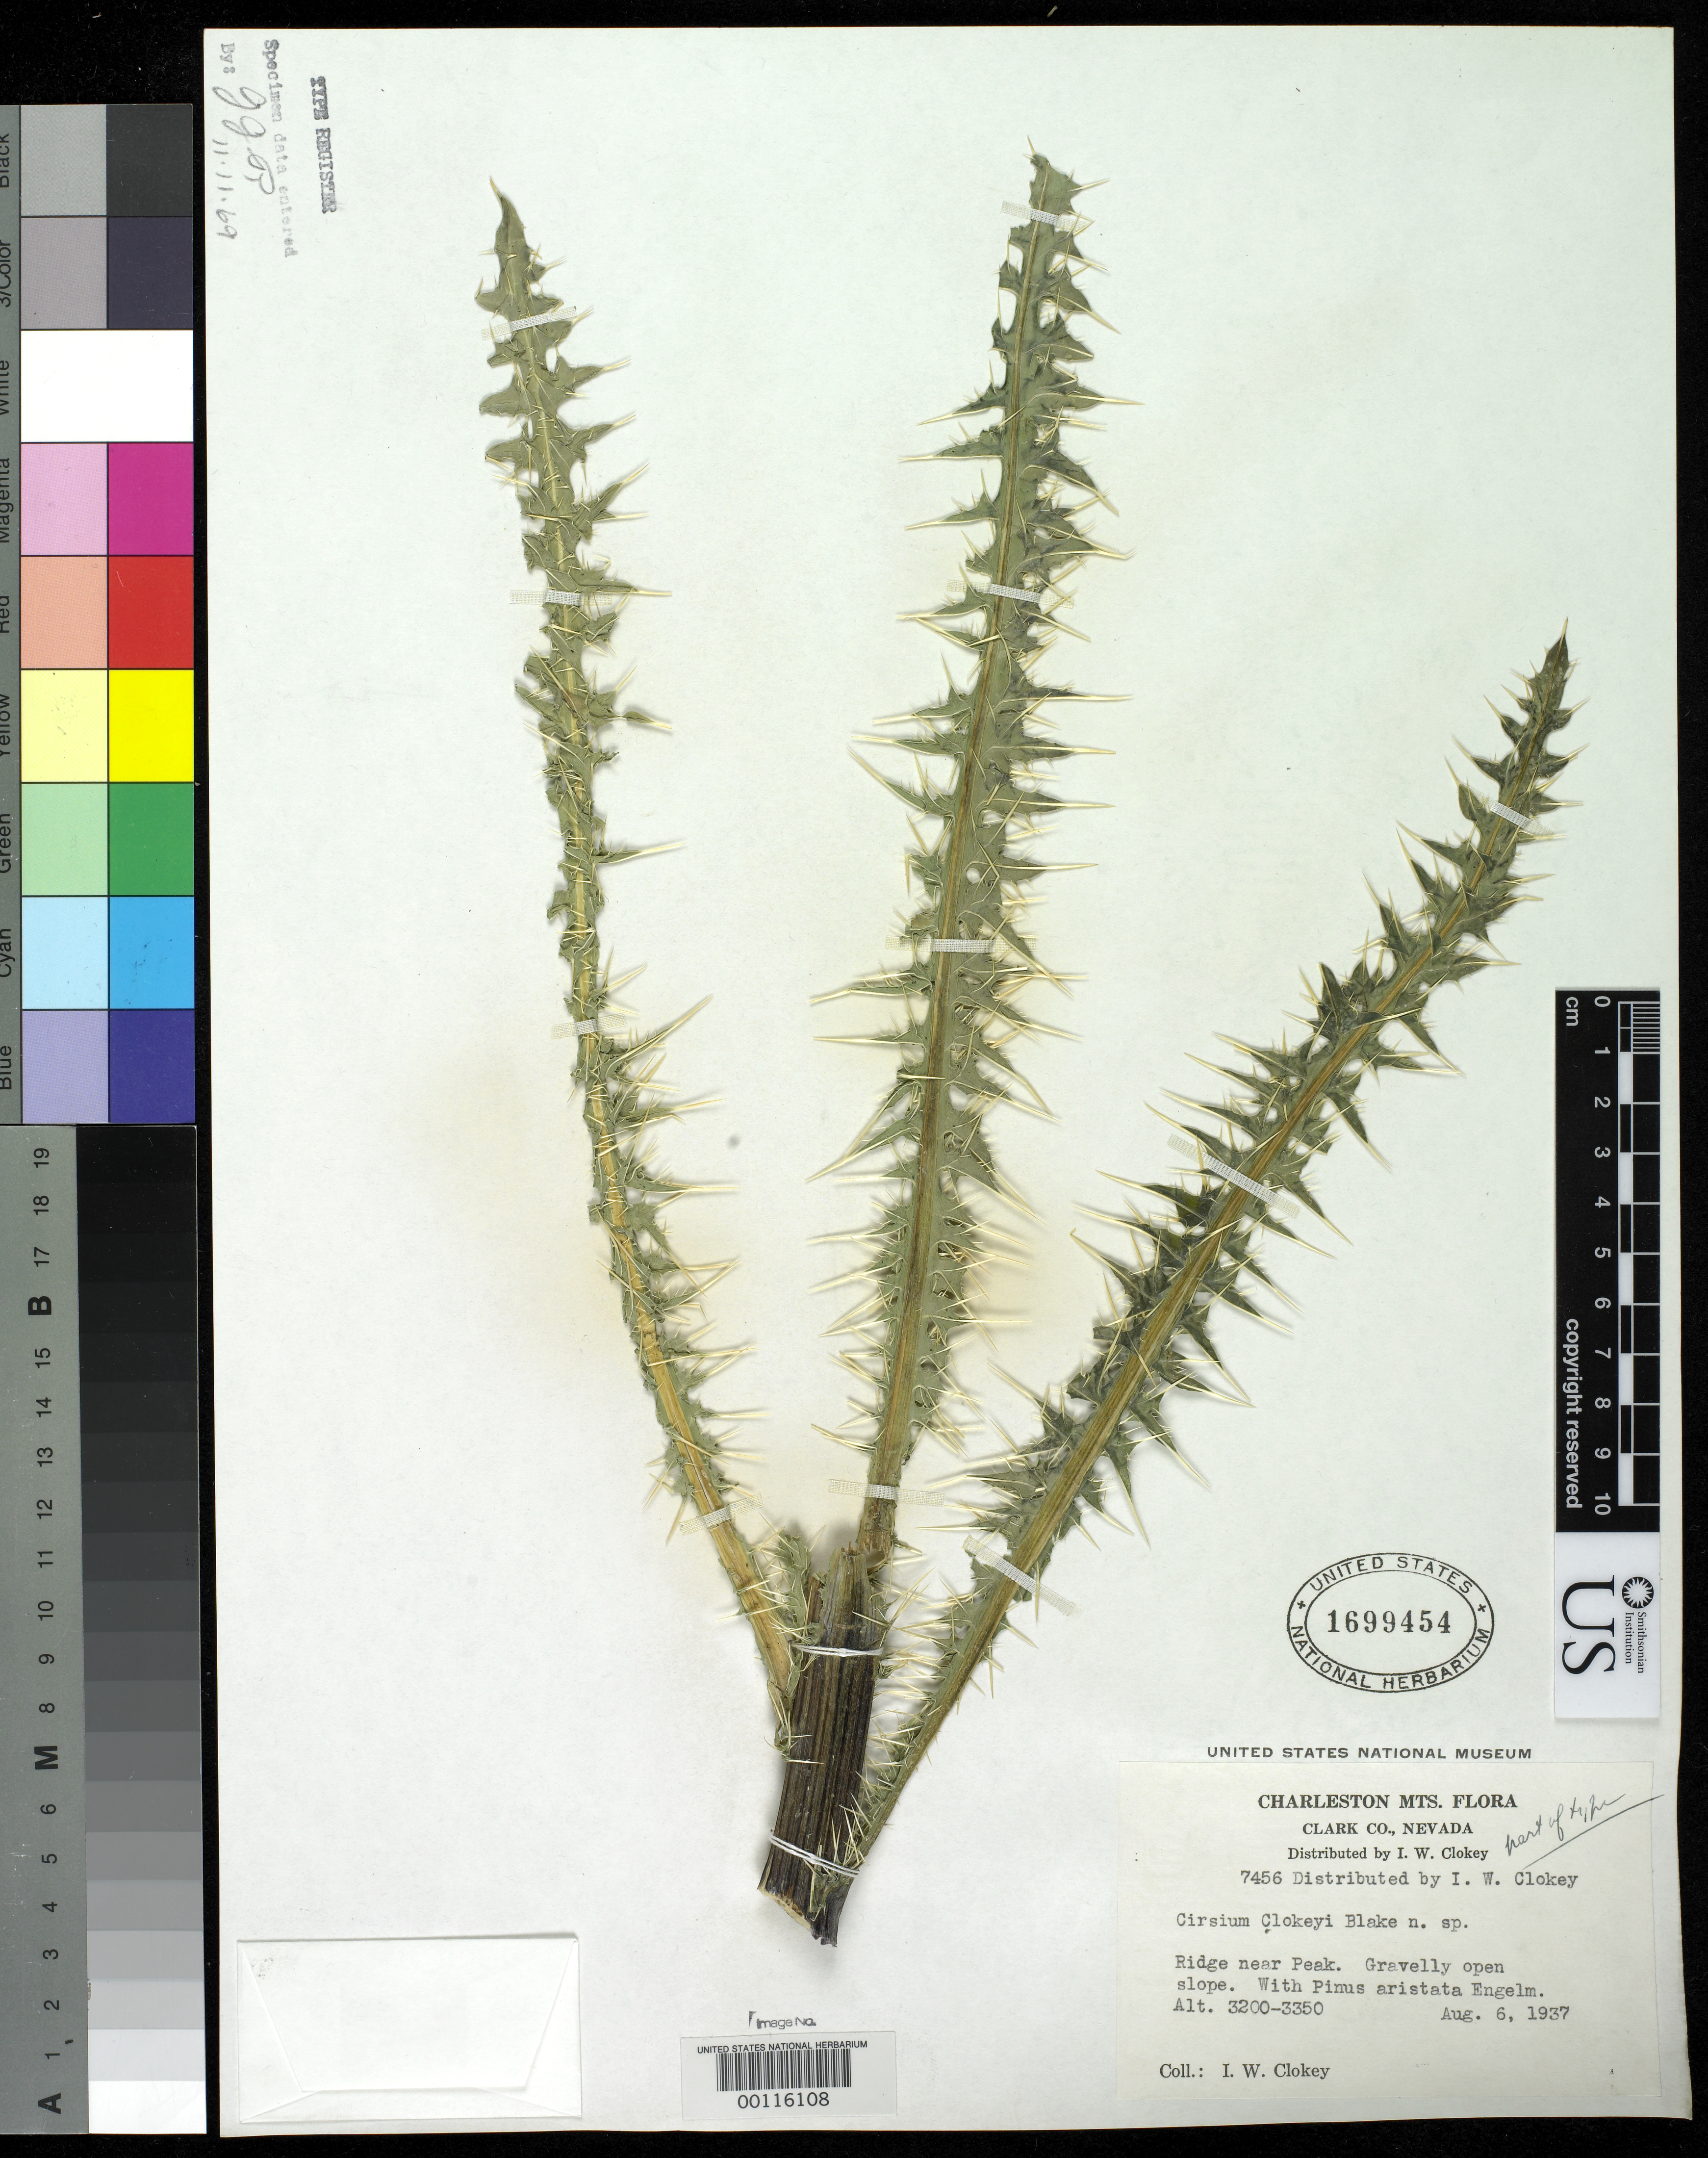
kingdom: Plantae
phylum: Tracheophyta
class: Magnoliopsida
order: Asterales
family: Asteraceae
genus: Cirsium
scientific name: Cirsium clokeyi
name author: S.F. Blake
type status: Holotype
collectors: I. W. Clokey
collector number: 7456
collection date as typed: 06 Aug 1937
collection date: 1937-08-06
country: United States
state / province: Nevada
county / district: Clark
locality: Ridge near Charleston Peak, Charleston Mountains.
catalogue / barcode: US 1699454